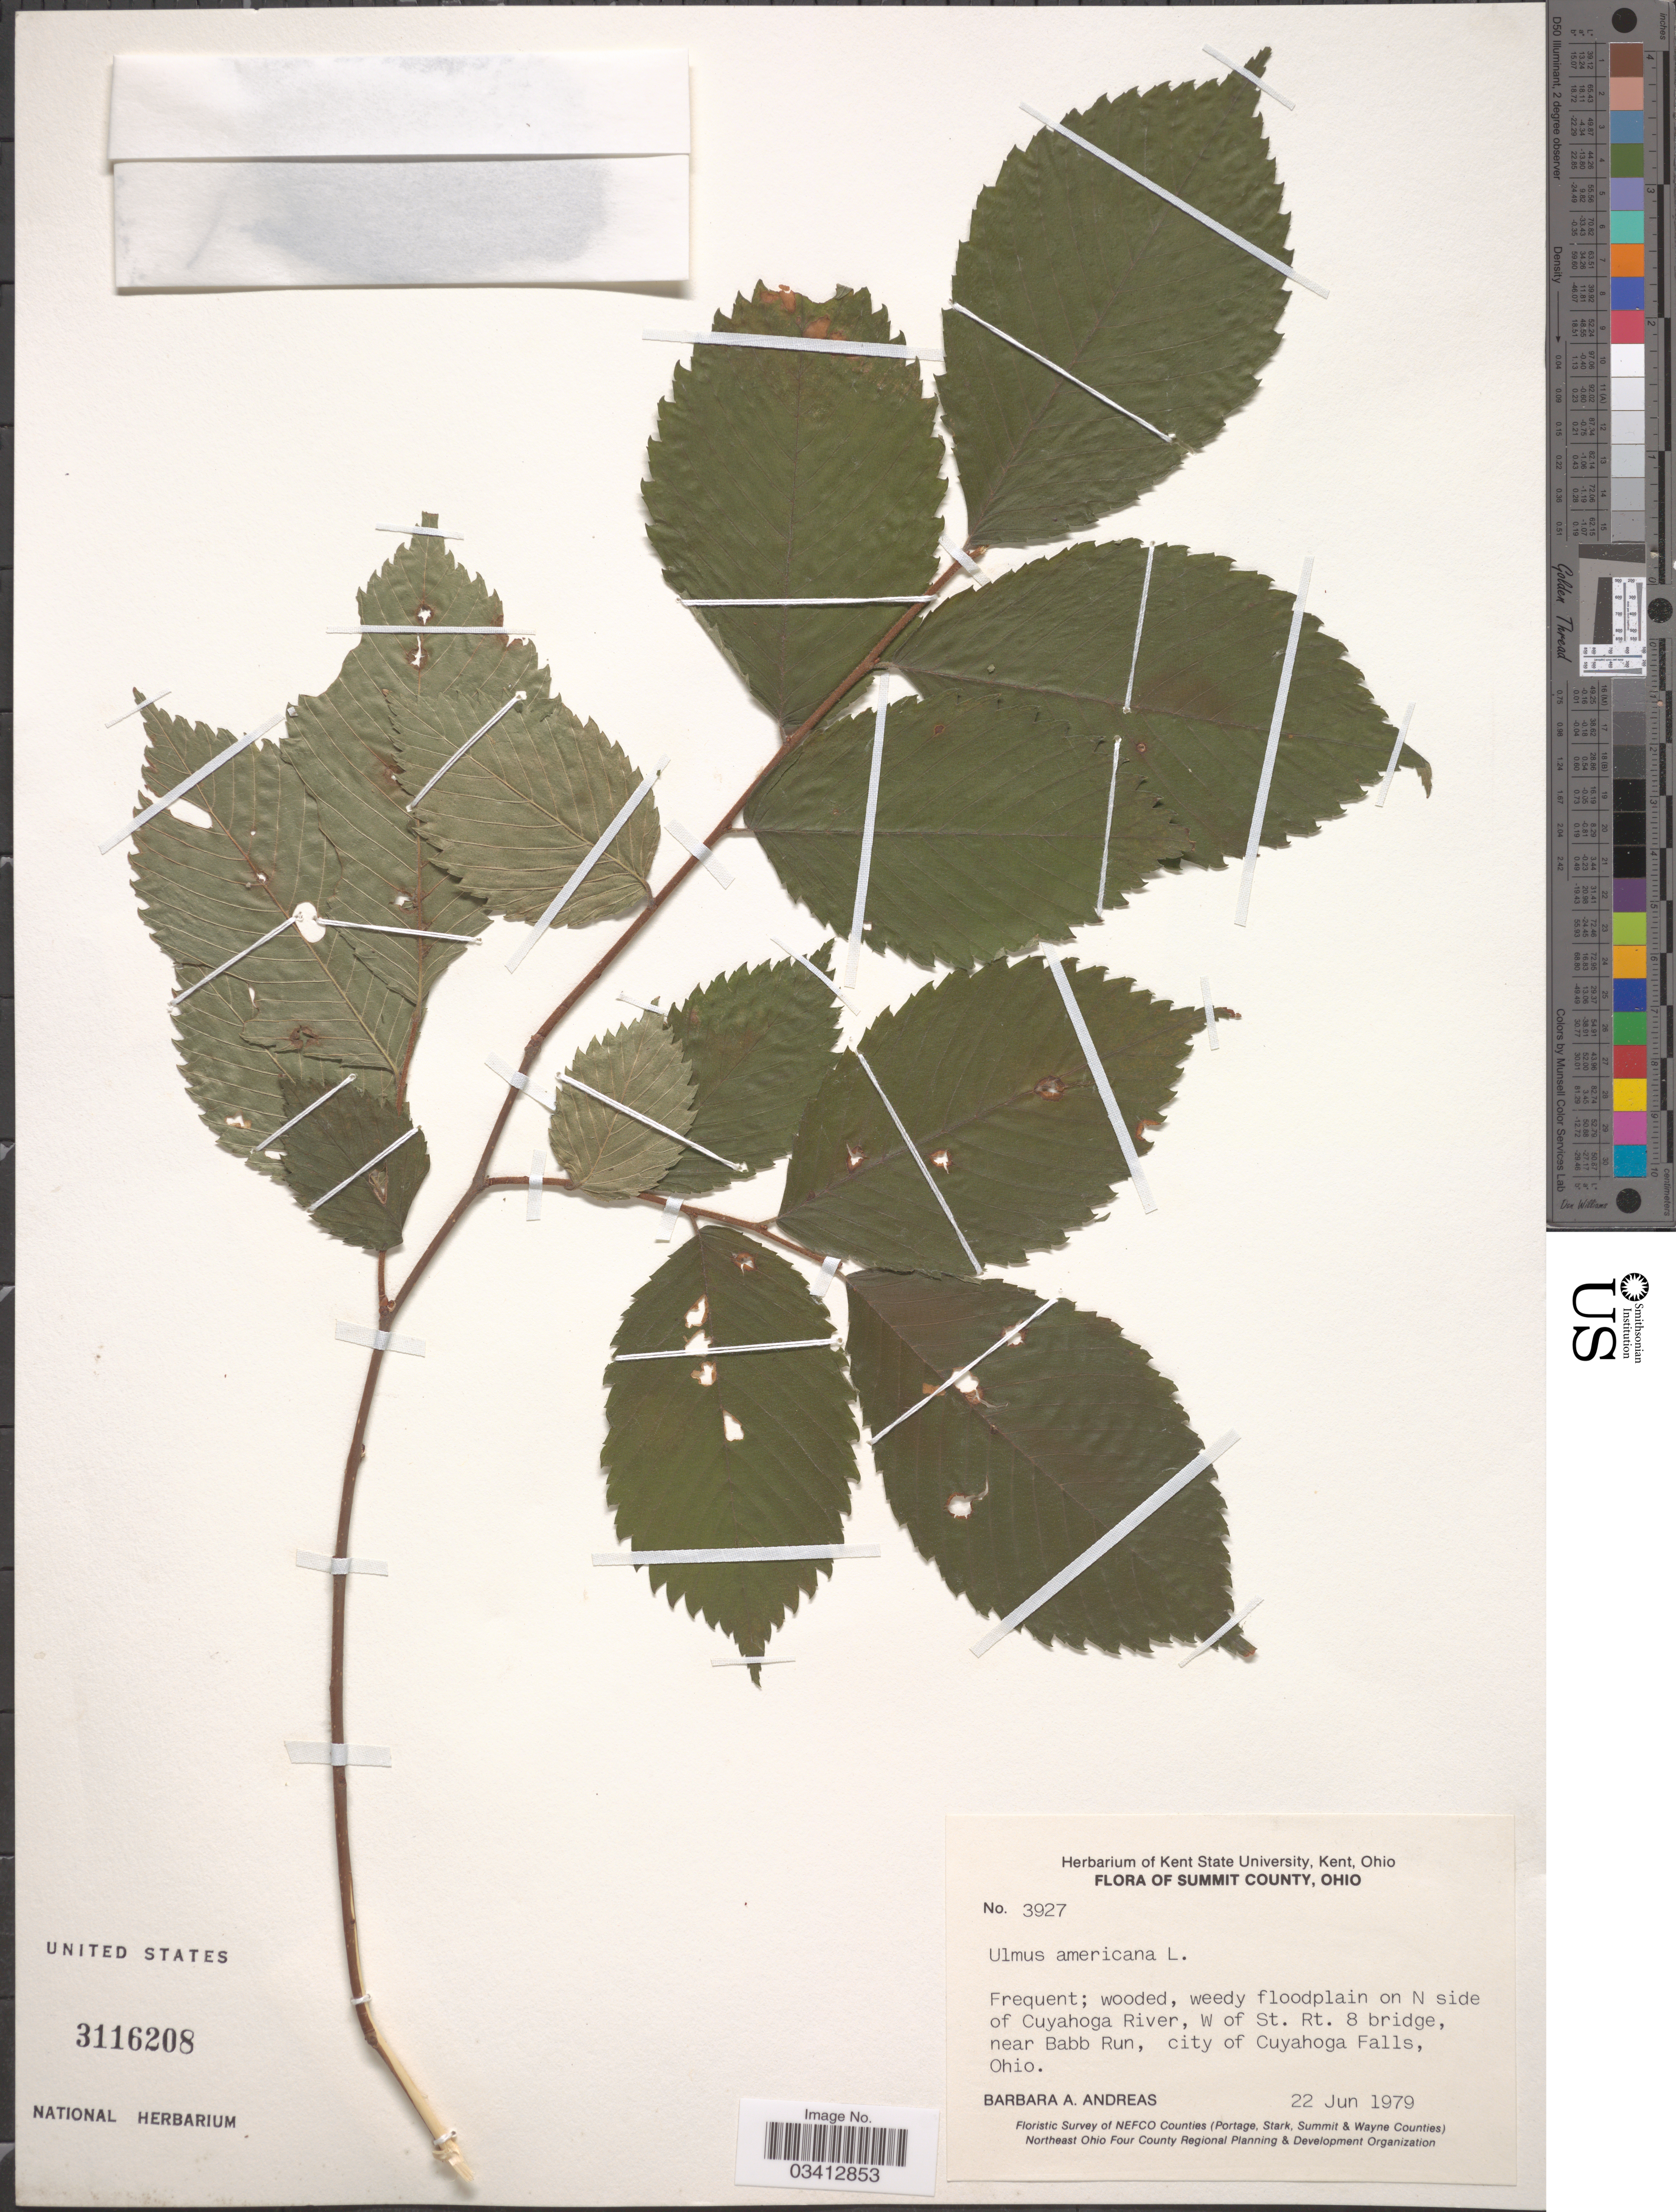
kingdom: Plantae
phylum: Tracheophyta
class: Magnoliopsida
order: Rosales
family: Ulmaceae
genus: Ulmus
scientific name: Ulmus americana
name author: L.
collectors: B. A. Andreas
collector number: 3927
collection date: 1979-06-22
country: United States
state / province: Ohio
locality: Summit County. Wooded, weedy floodplain on N side of Cuyahoga River, W of St. Rt. 8 bridge, near Babb Run, city of Cuyahoga Falls.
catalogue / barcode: US 3116208